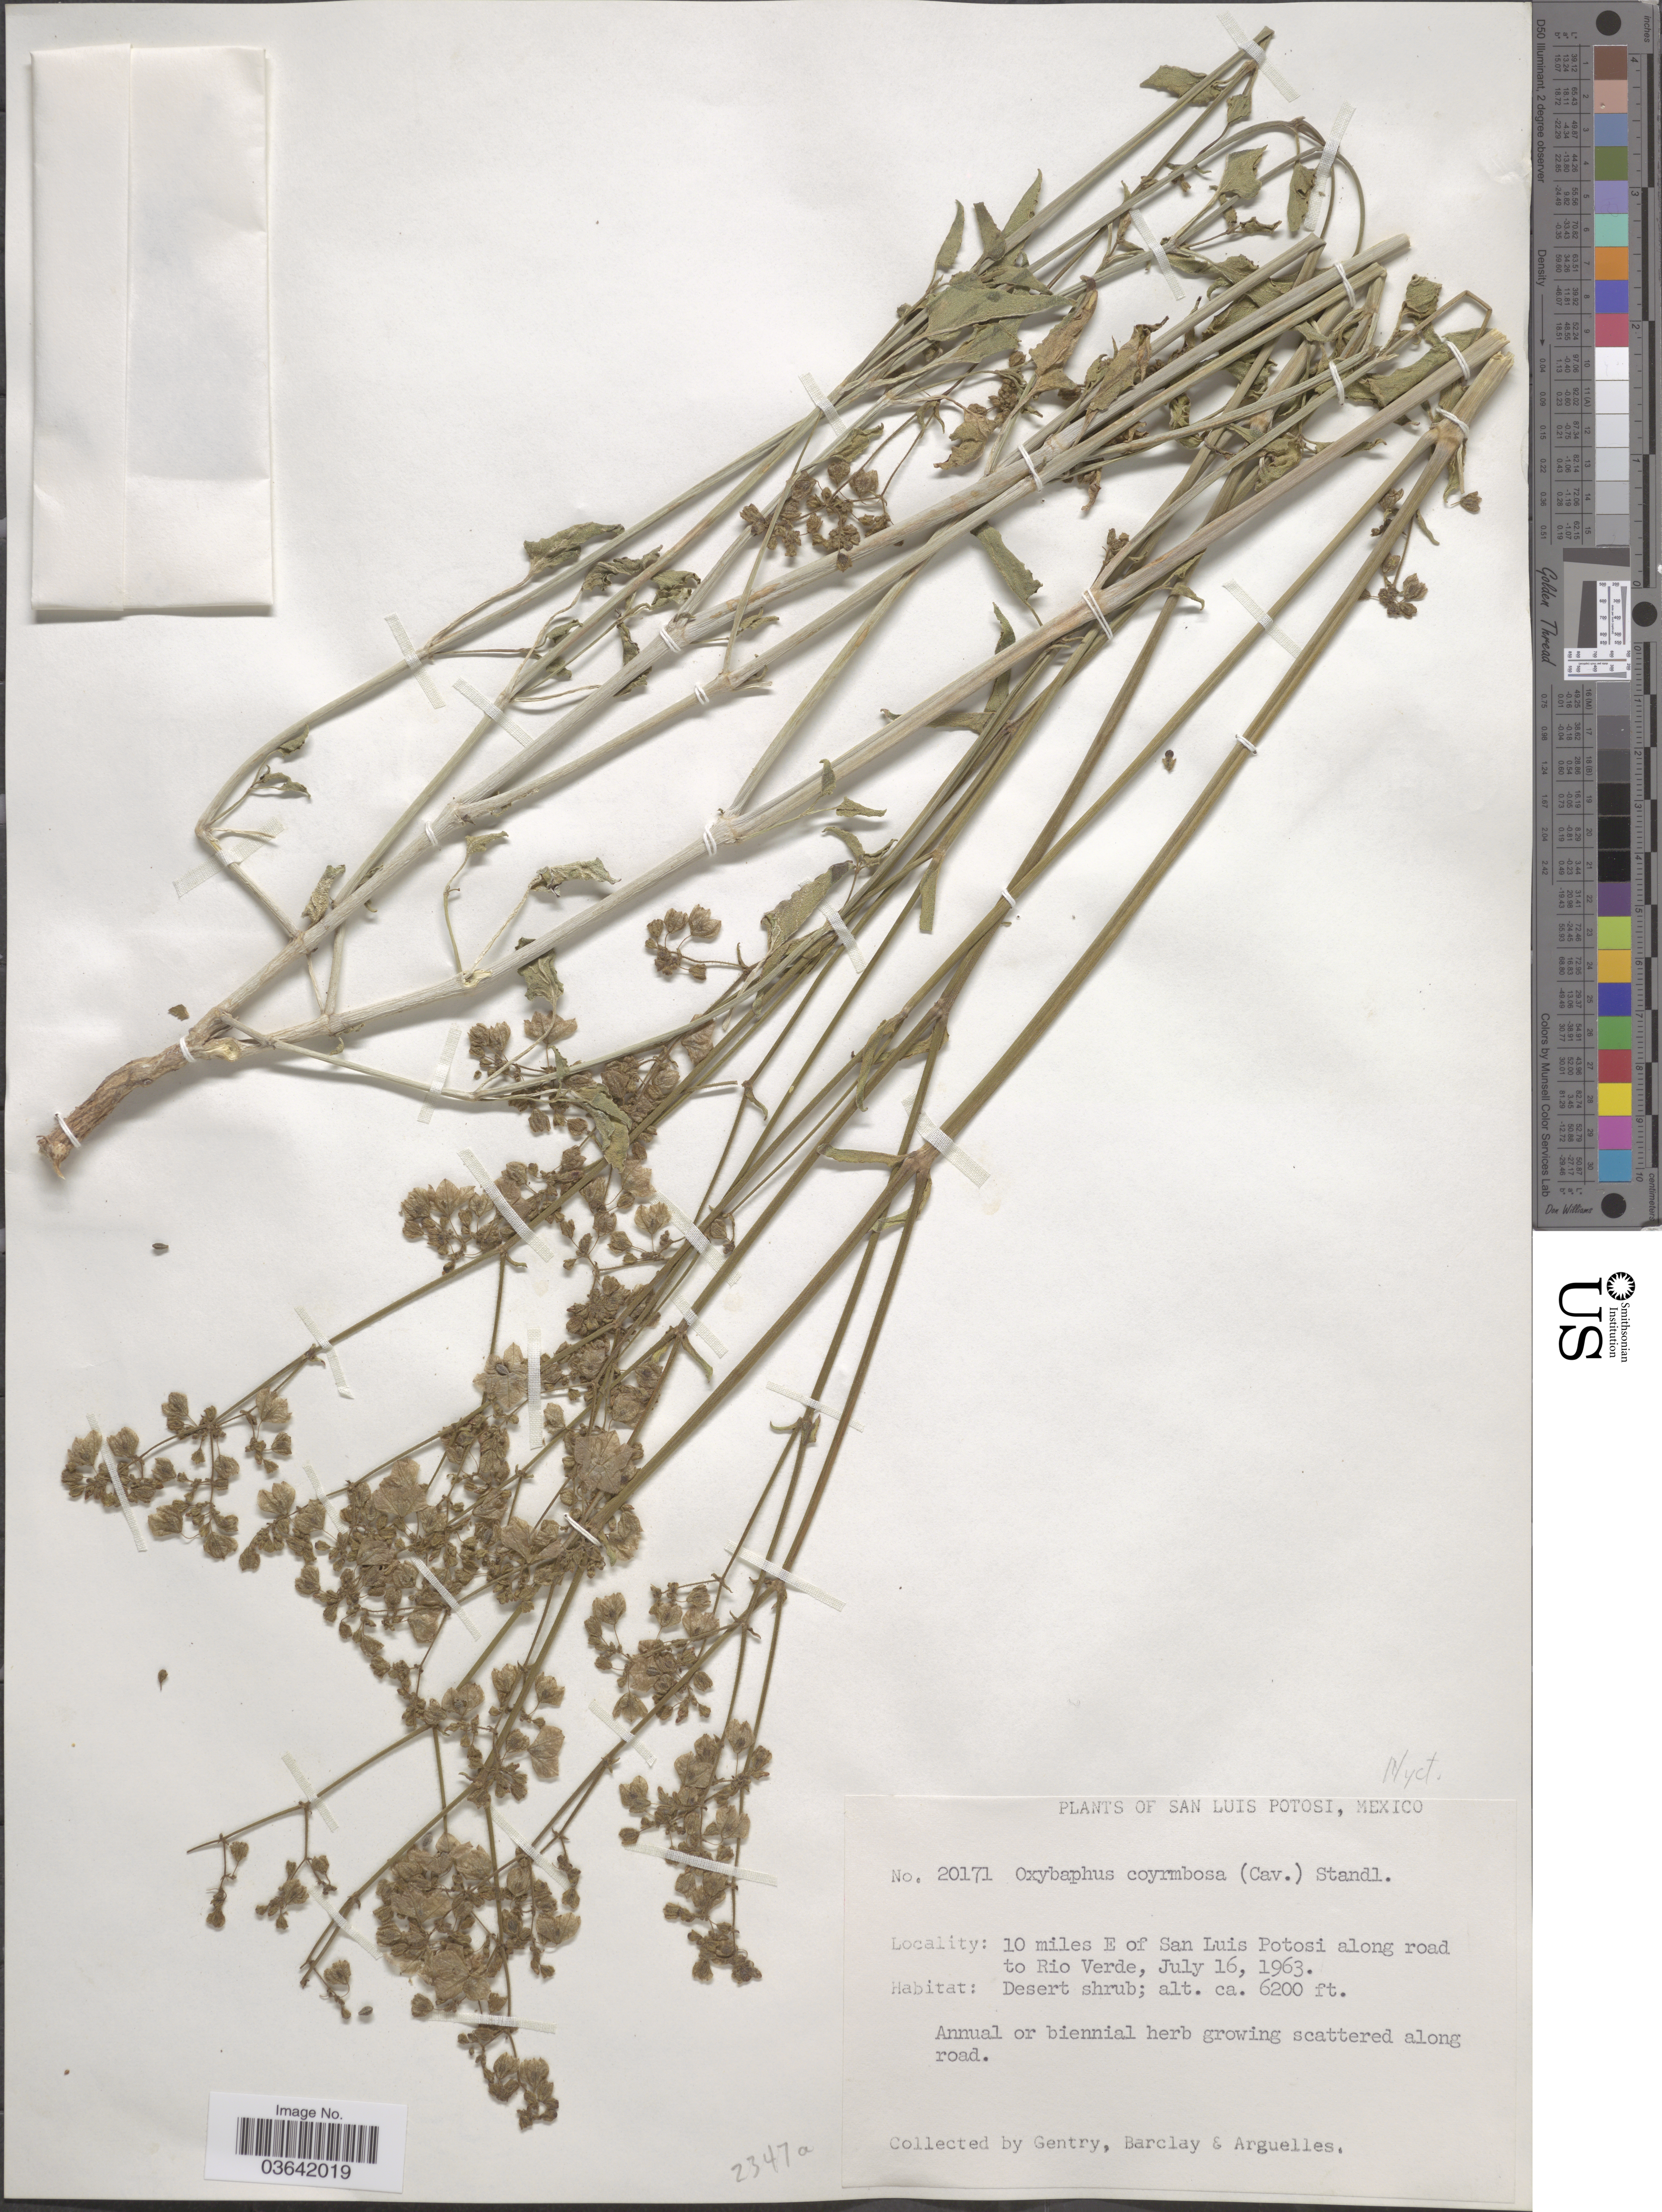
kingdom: Plantae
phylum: Tracheophyta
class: Magnoliopsida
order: Caryophyllales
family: Nyctaginaceae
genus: Mirabilis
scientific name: Mirabilis glabrifolia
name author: (Ort.) I.M. Johnst.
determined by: Strong, Mark T., (BOT), Smithsonian Institution - National Museum of Natural History (UNITED STATES)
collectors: Gentry, --, -- Barclay & Arguelles, --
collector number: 20171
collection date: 1963-07-16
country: Mexico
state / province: San Luis Potosí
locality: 10 miles E of San Luis Potosi along road to Rio Verde.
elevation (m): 1890